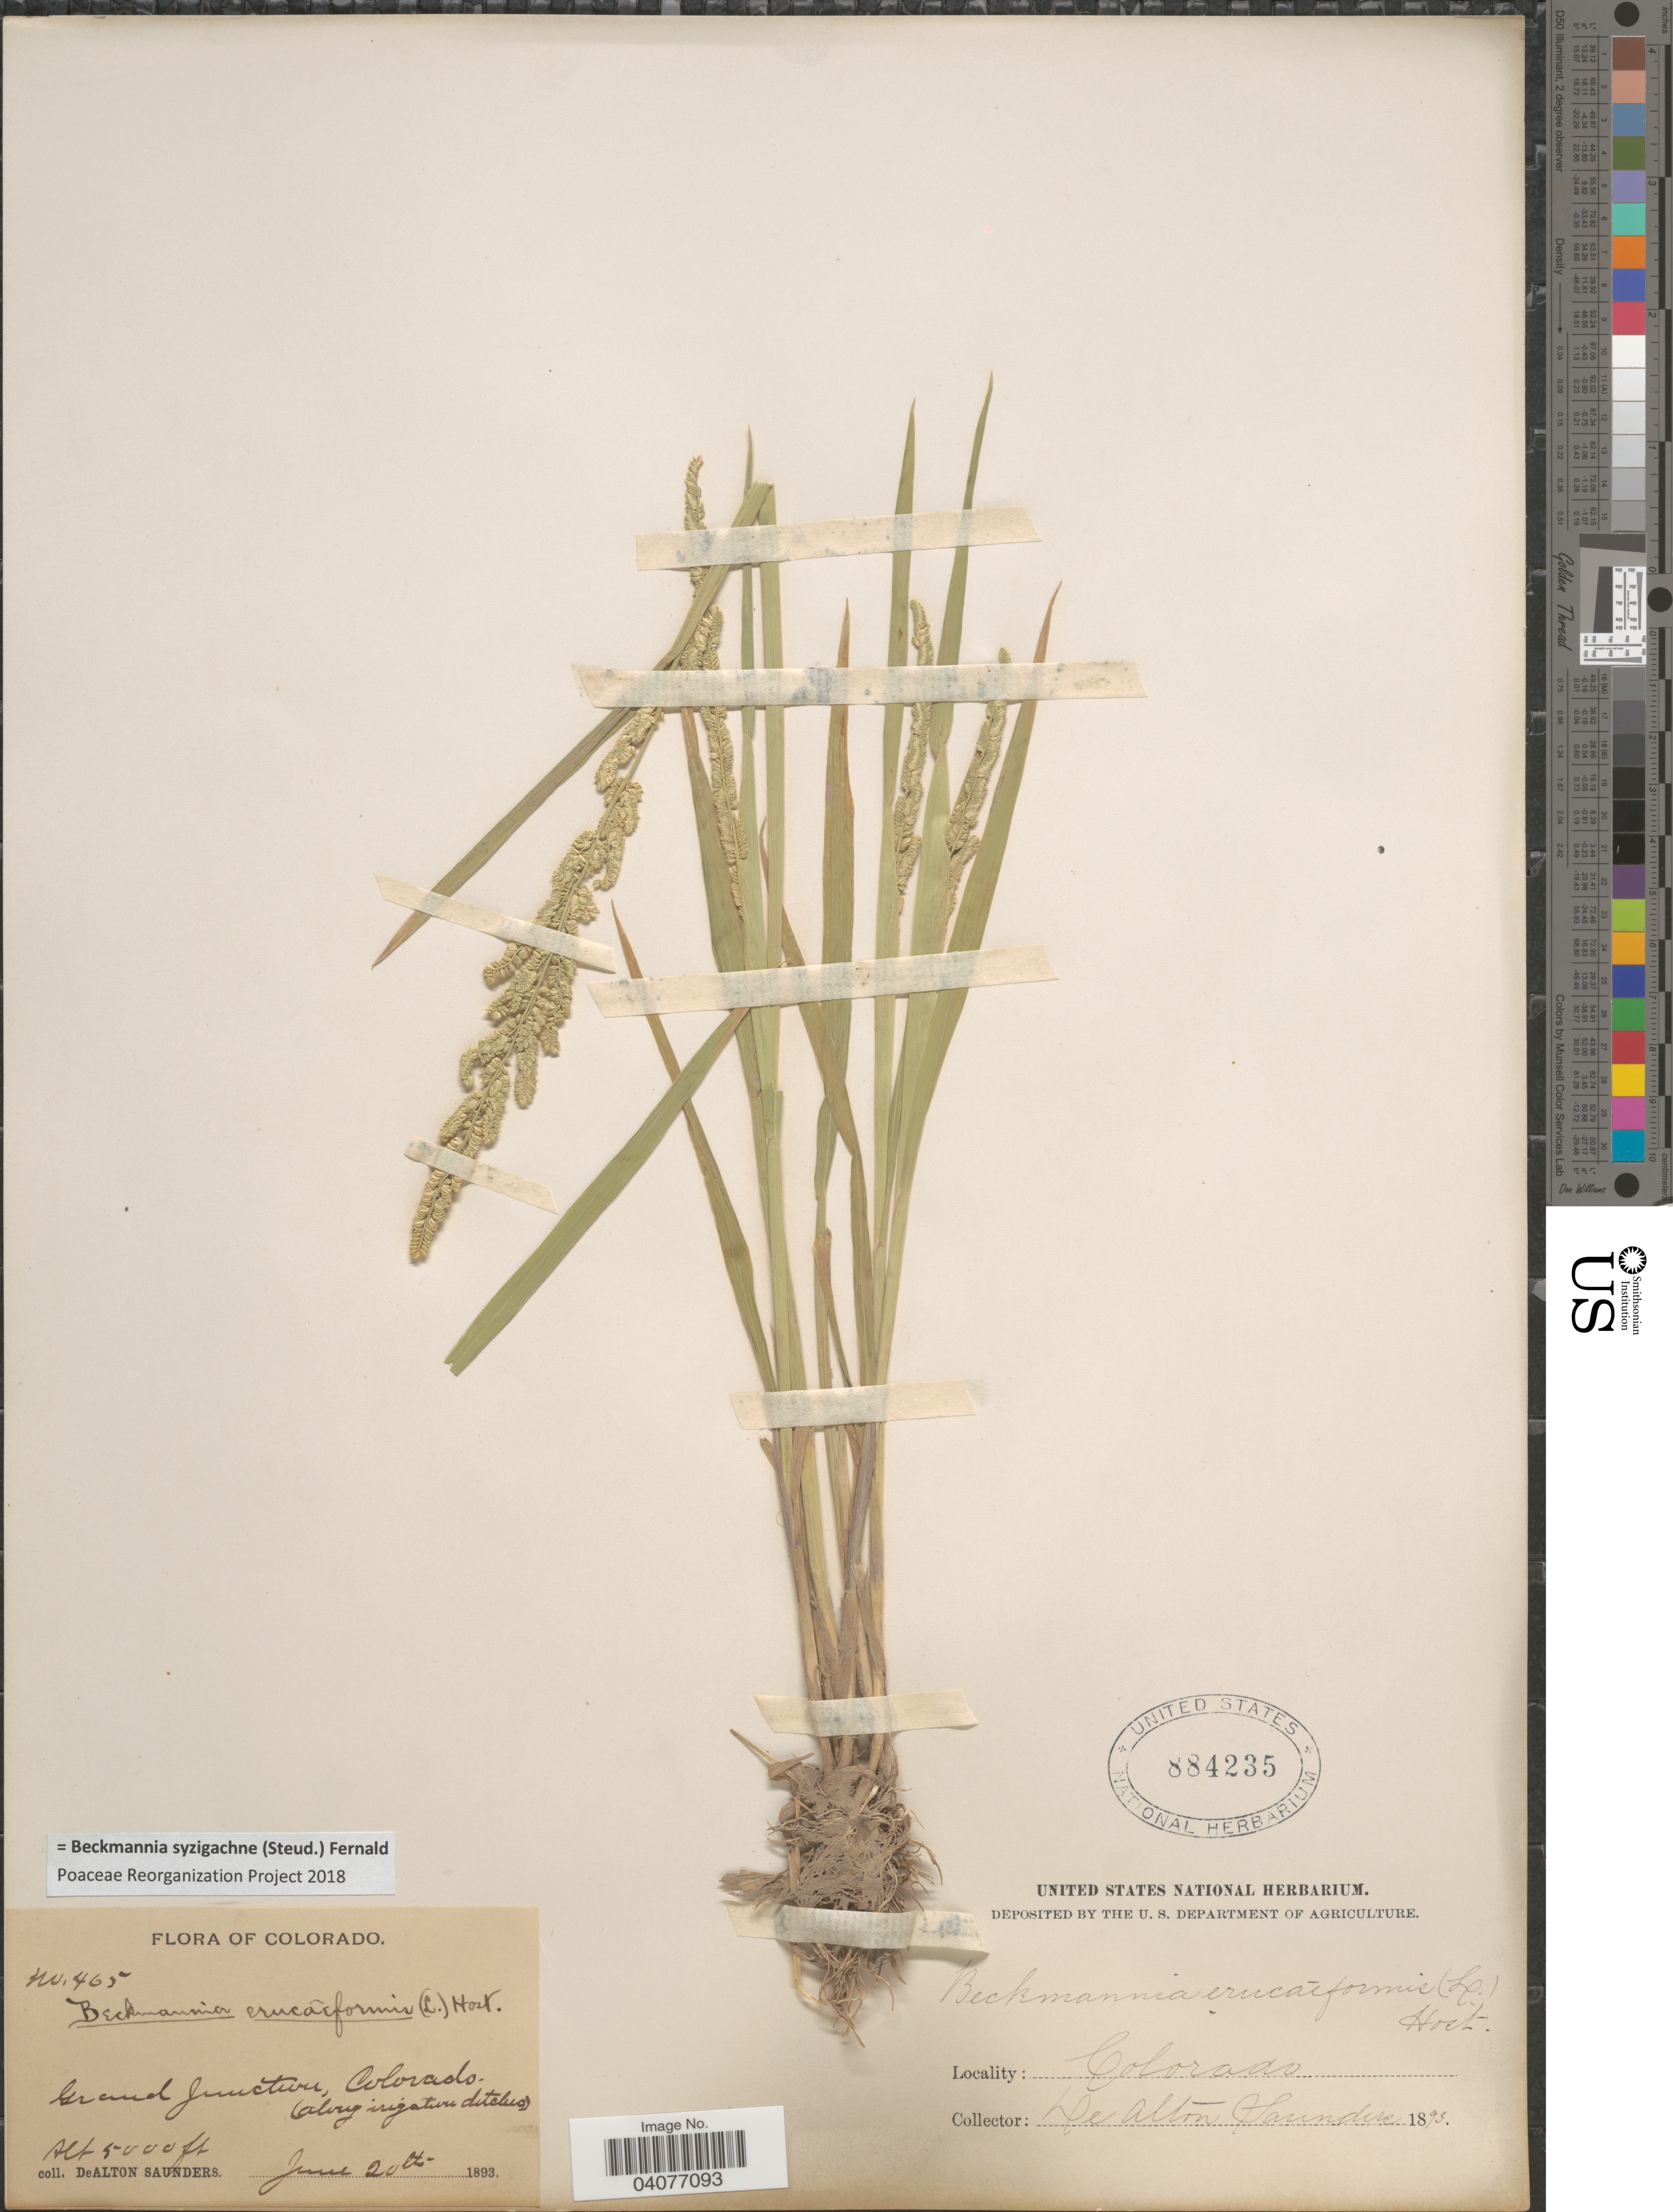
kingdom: Plantae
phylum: Tracheophyta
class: Liliopsida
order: Poales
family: Poaceae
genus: Beckmannia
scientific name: Beckmannia syzigachne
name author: (Steud.) Fernald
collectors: D. Saunder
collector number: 465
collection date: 1893-06-20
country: United States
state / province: Colorado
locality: Grand Junction, (along irrigation ditches).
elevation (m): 1524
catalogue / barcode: US 884235